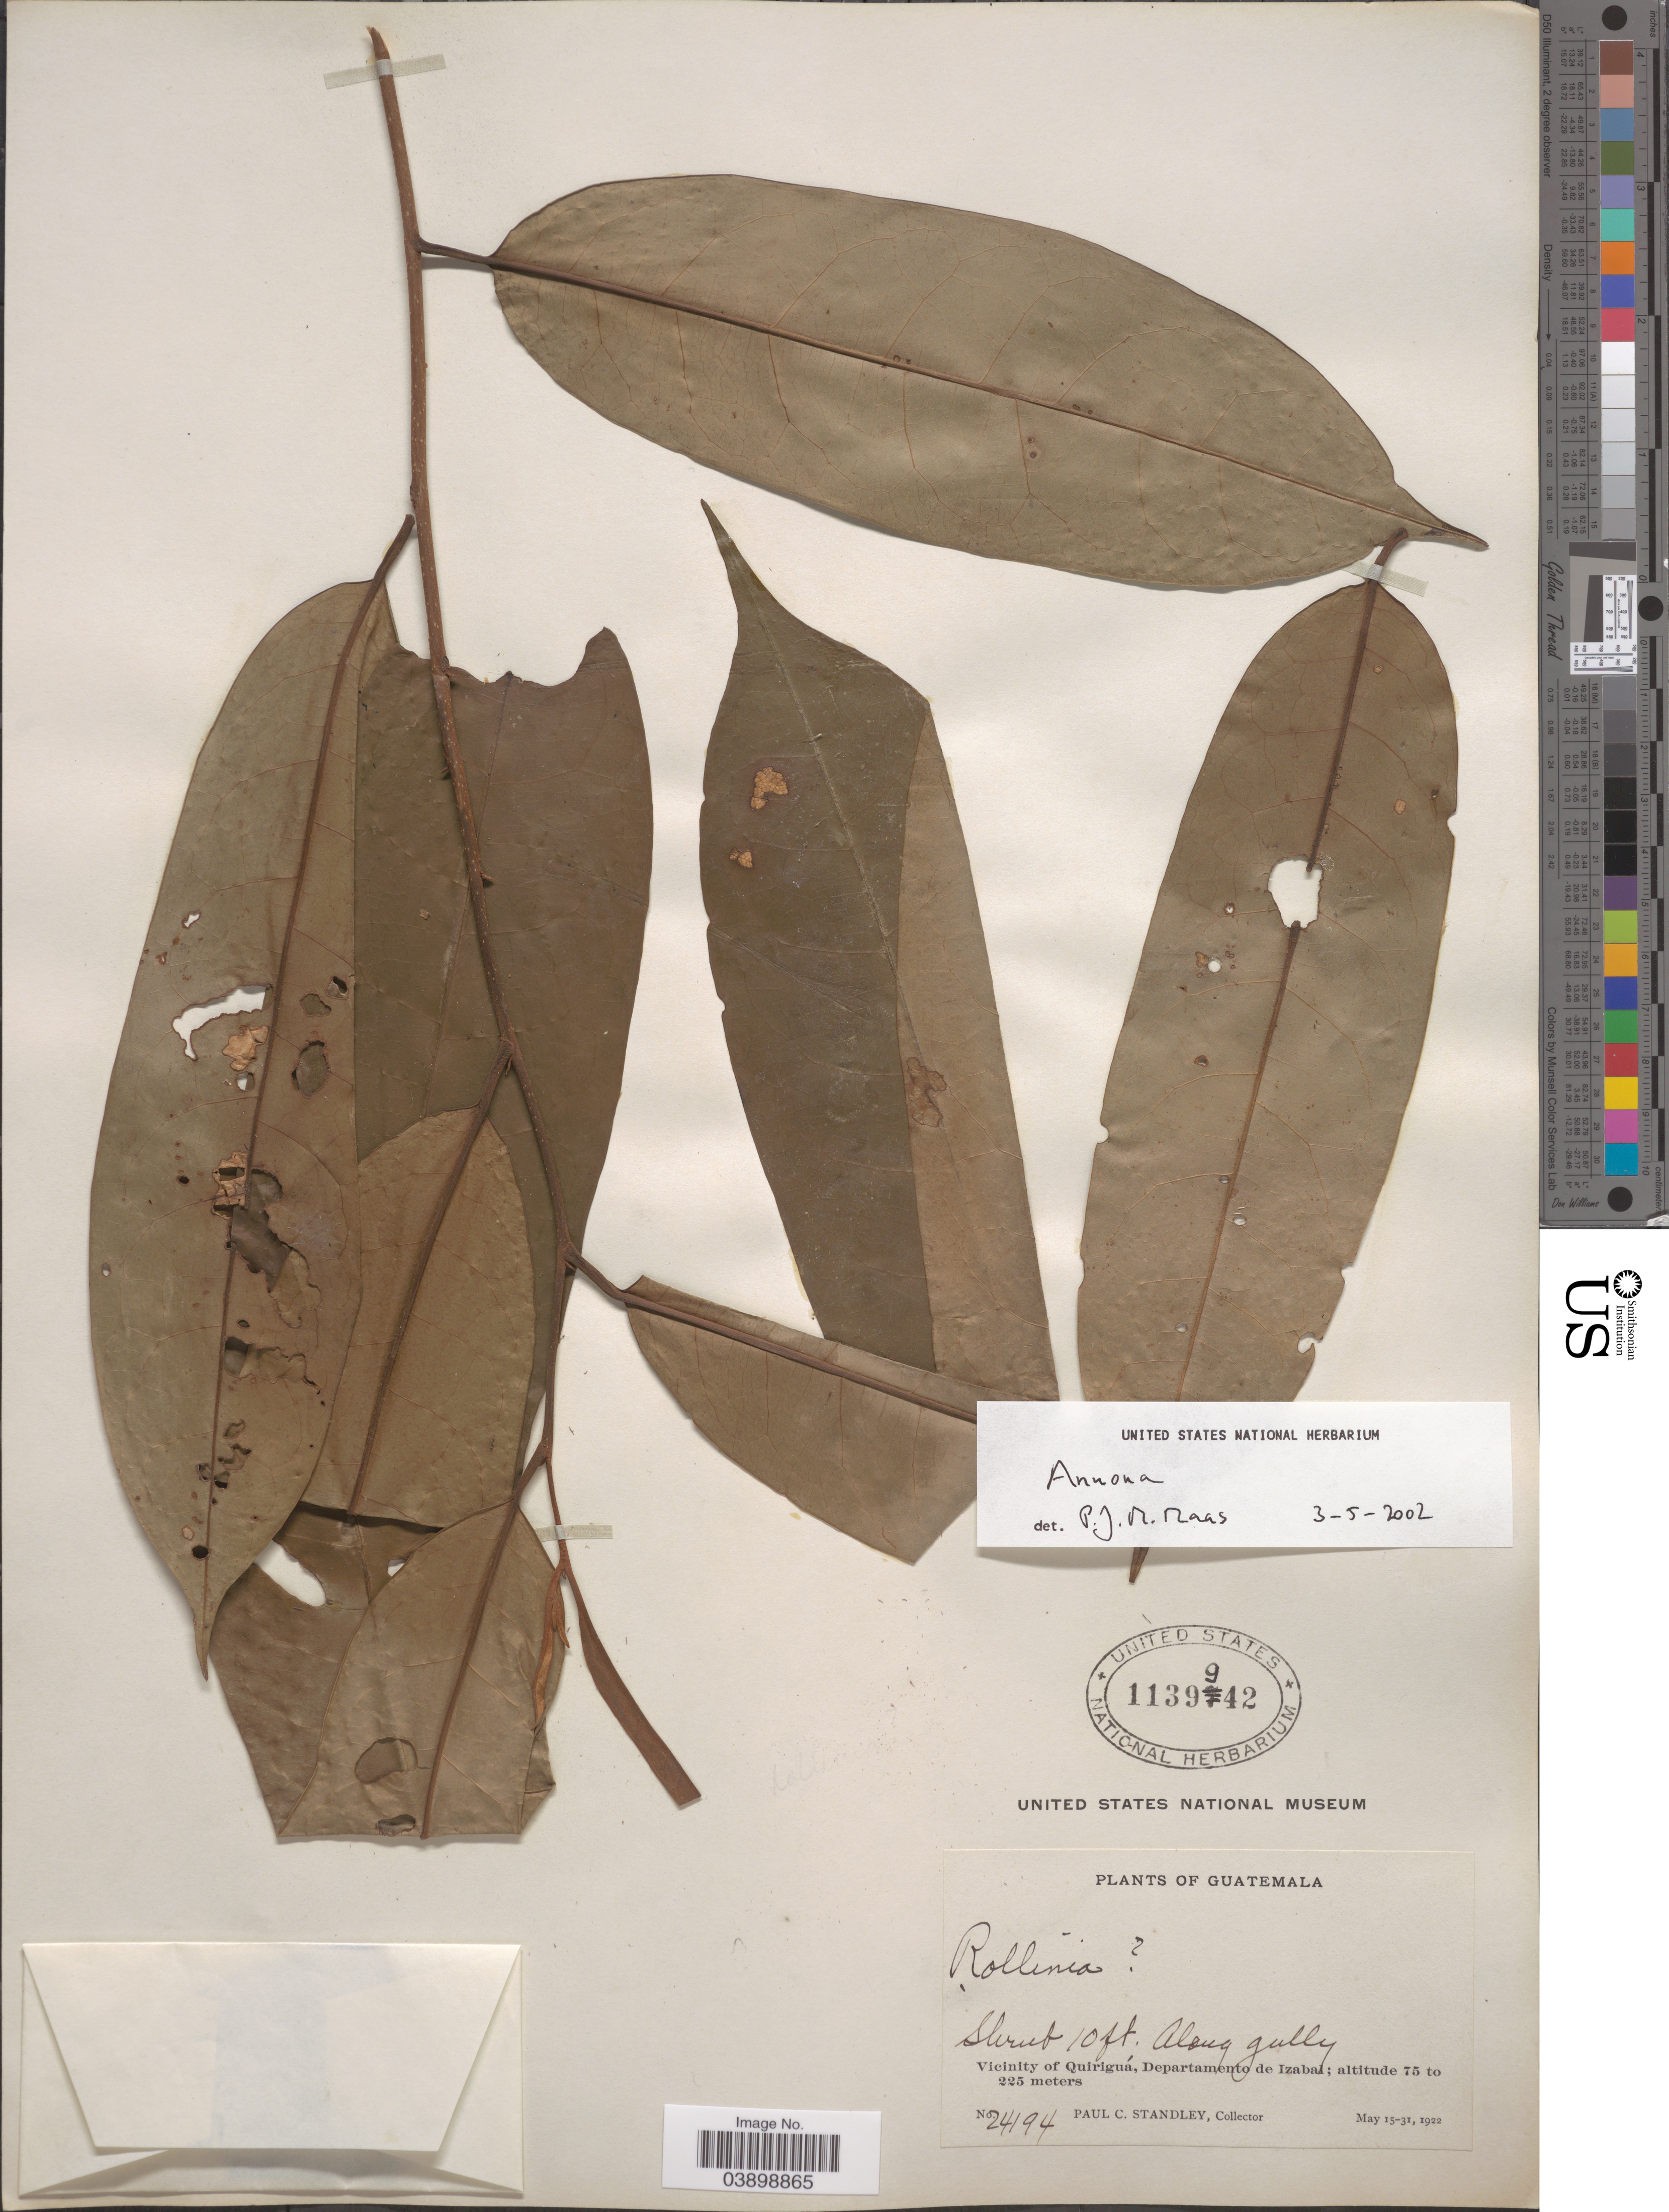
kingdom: Plantae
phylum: Tracheophyta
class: Magnoliopsida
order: Magnoliales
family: Annonaceae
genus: Annona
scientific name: Annona sp.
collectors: P. C. Standley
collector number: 24194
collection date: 1922-05-15/1922-05-31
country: Guatemala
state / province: Izabal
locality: Vicinity of Quiriguá, Departamento de Izabal.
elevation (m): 75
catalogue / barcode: US 1139942